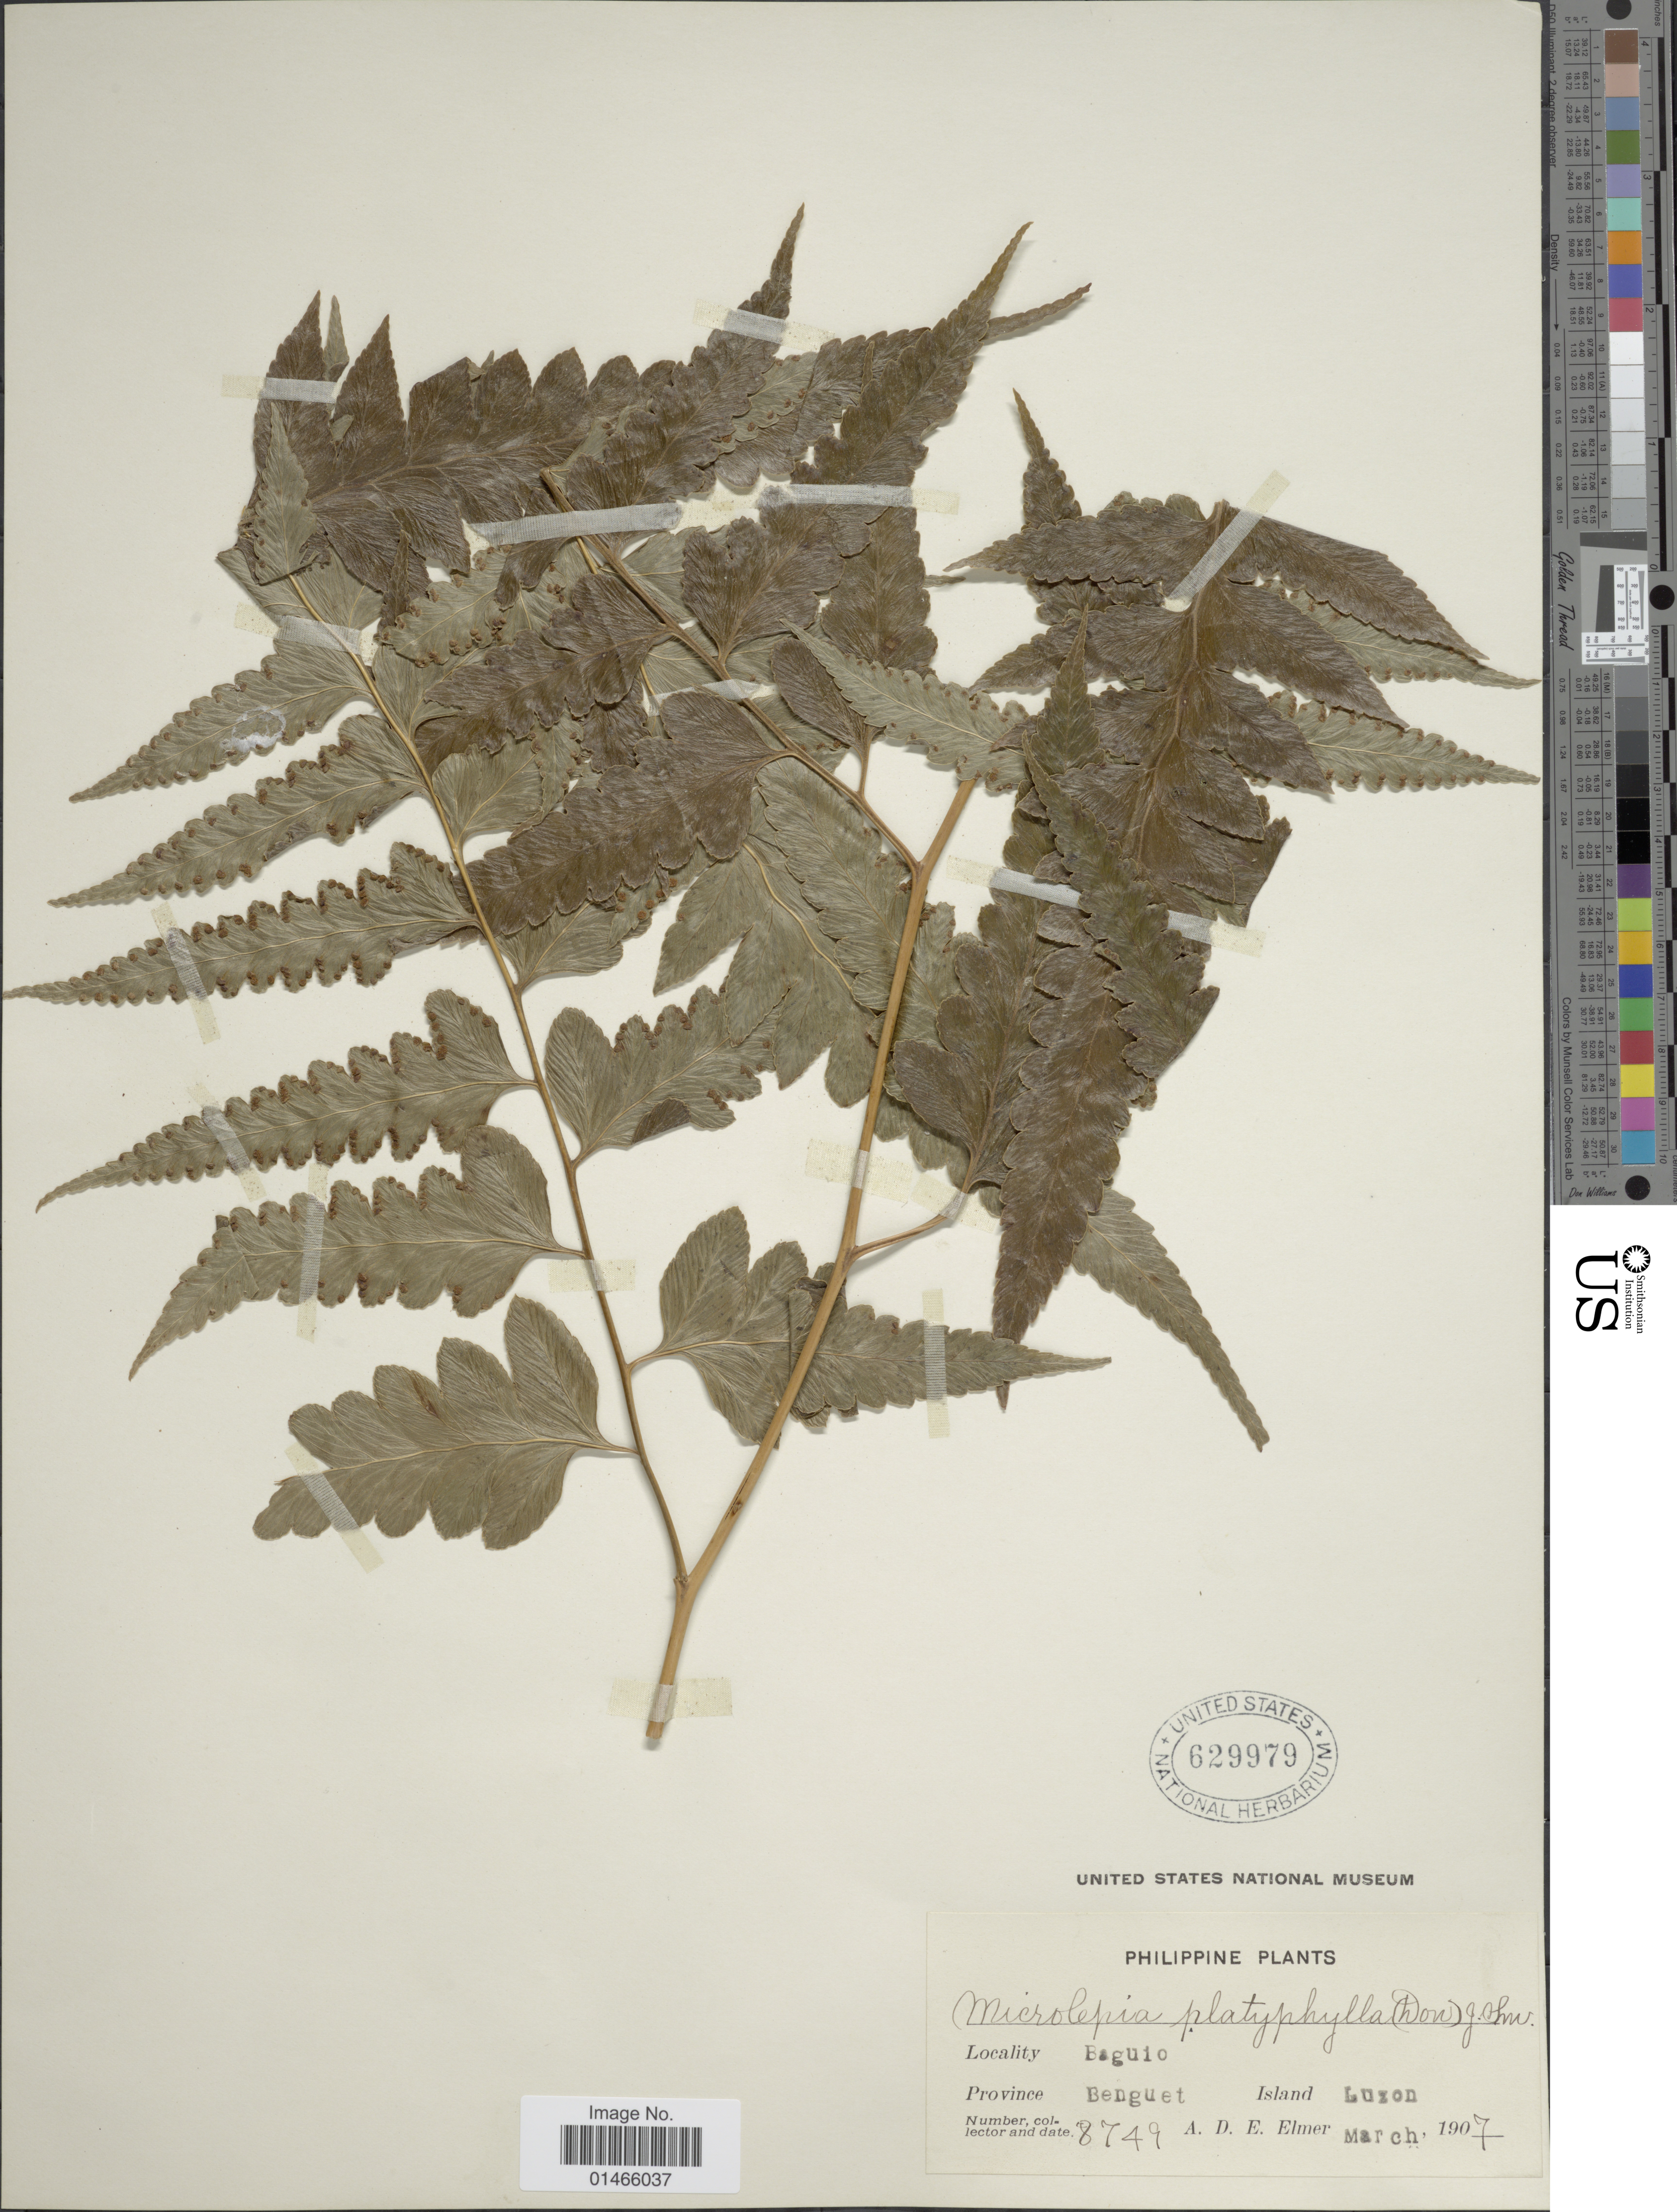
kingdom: Plantae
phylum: Tracheophyta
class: Polypodiopsida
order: Polypodiales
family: Dennstaedtiaceae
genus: Microlepia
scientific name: Microlepia platyphylla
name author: (D. Don) J. Sm.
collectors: A. D. E. Elmer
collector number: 8749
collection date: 1907-03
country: Philippines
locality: Luzon, Baguio, Benguet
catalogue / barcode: US 629979